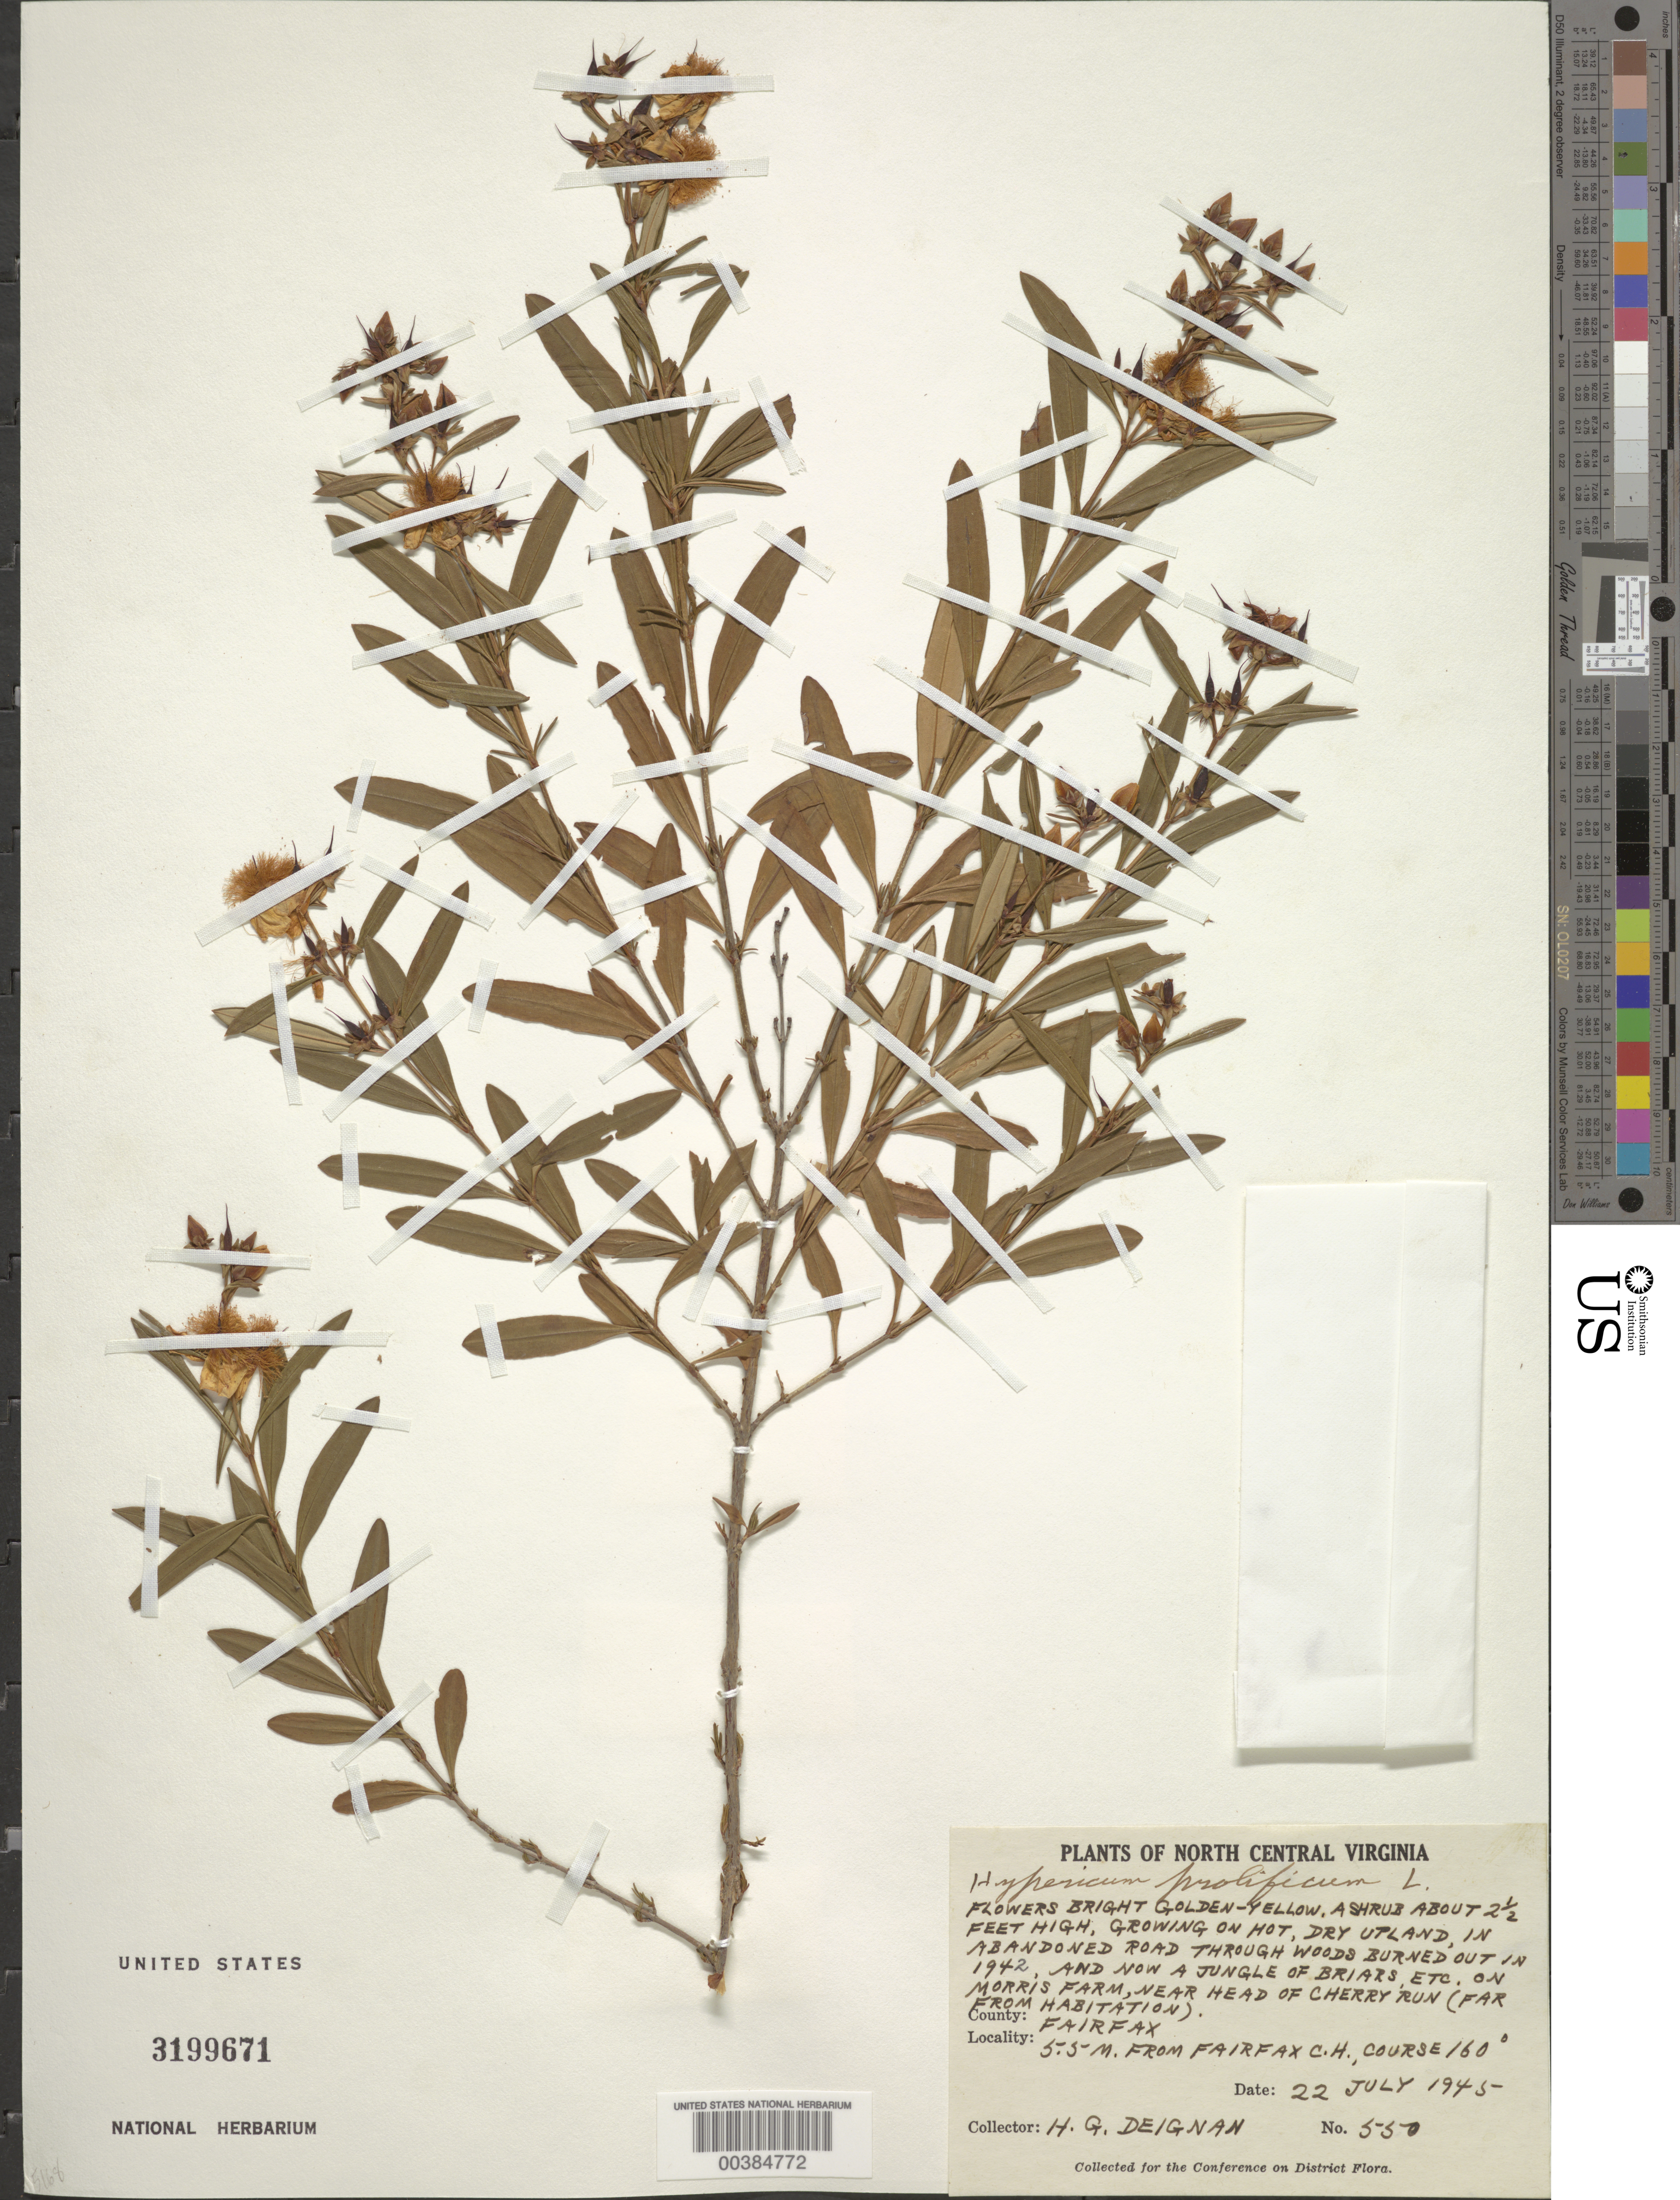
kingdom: Plantae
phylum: Tracheophyta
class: Magnoliopsida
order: Malpighiales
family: Hypericaceae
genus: Hypericum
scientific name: Hypericum prolificum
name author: L.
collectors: H. Deignan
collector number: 550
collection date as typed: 22 Jul 1945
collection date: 1945-07-22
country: United States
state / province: Virginia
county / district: Fairfax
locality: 5.5 M from Fairfax Court House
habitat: Hot, dry upland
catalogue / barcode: US 3199671